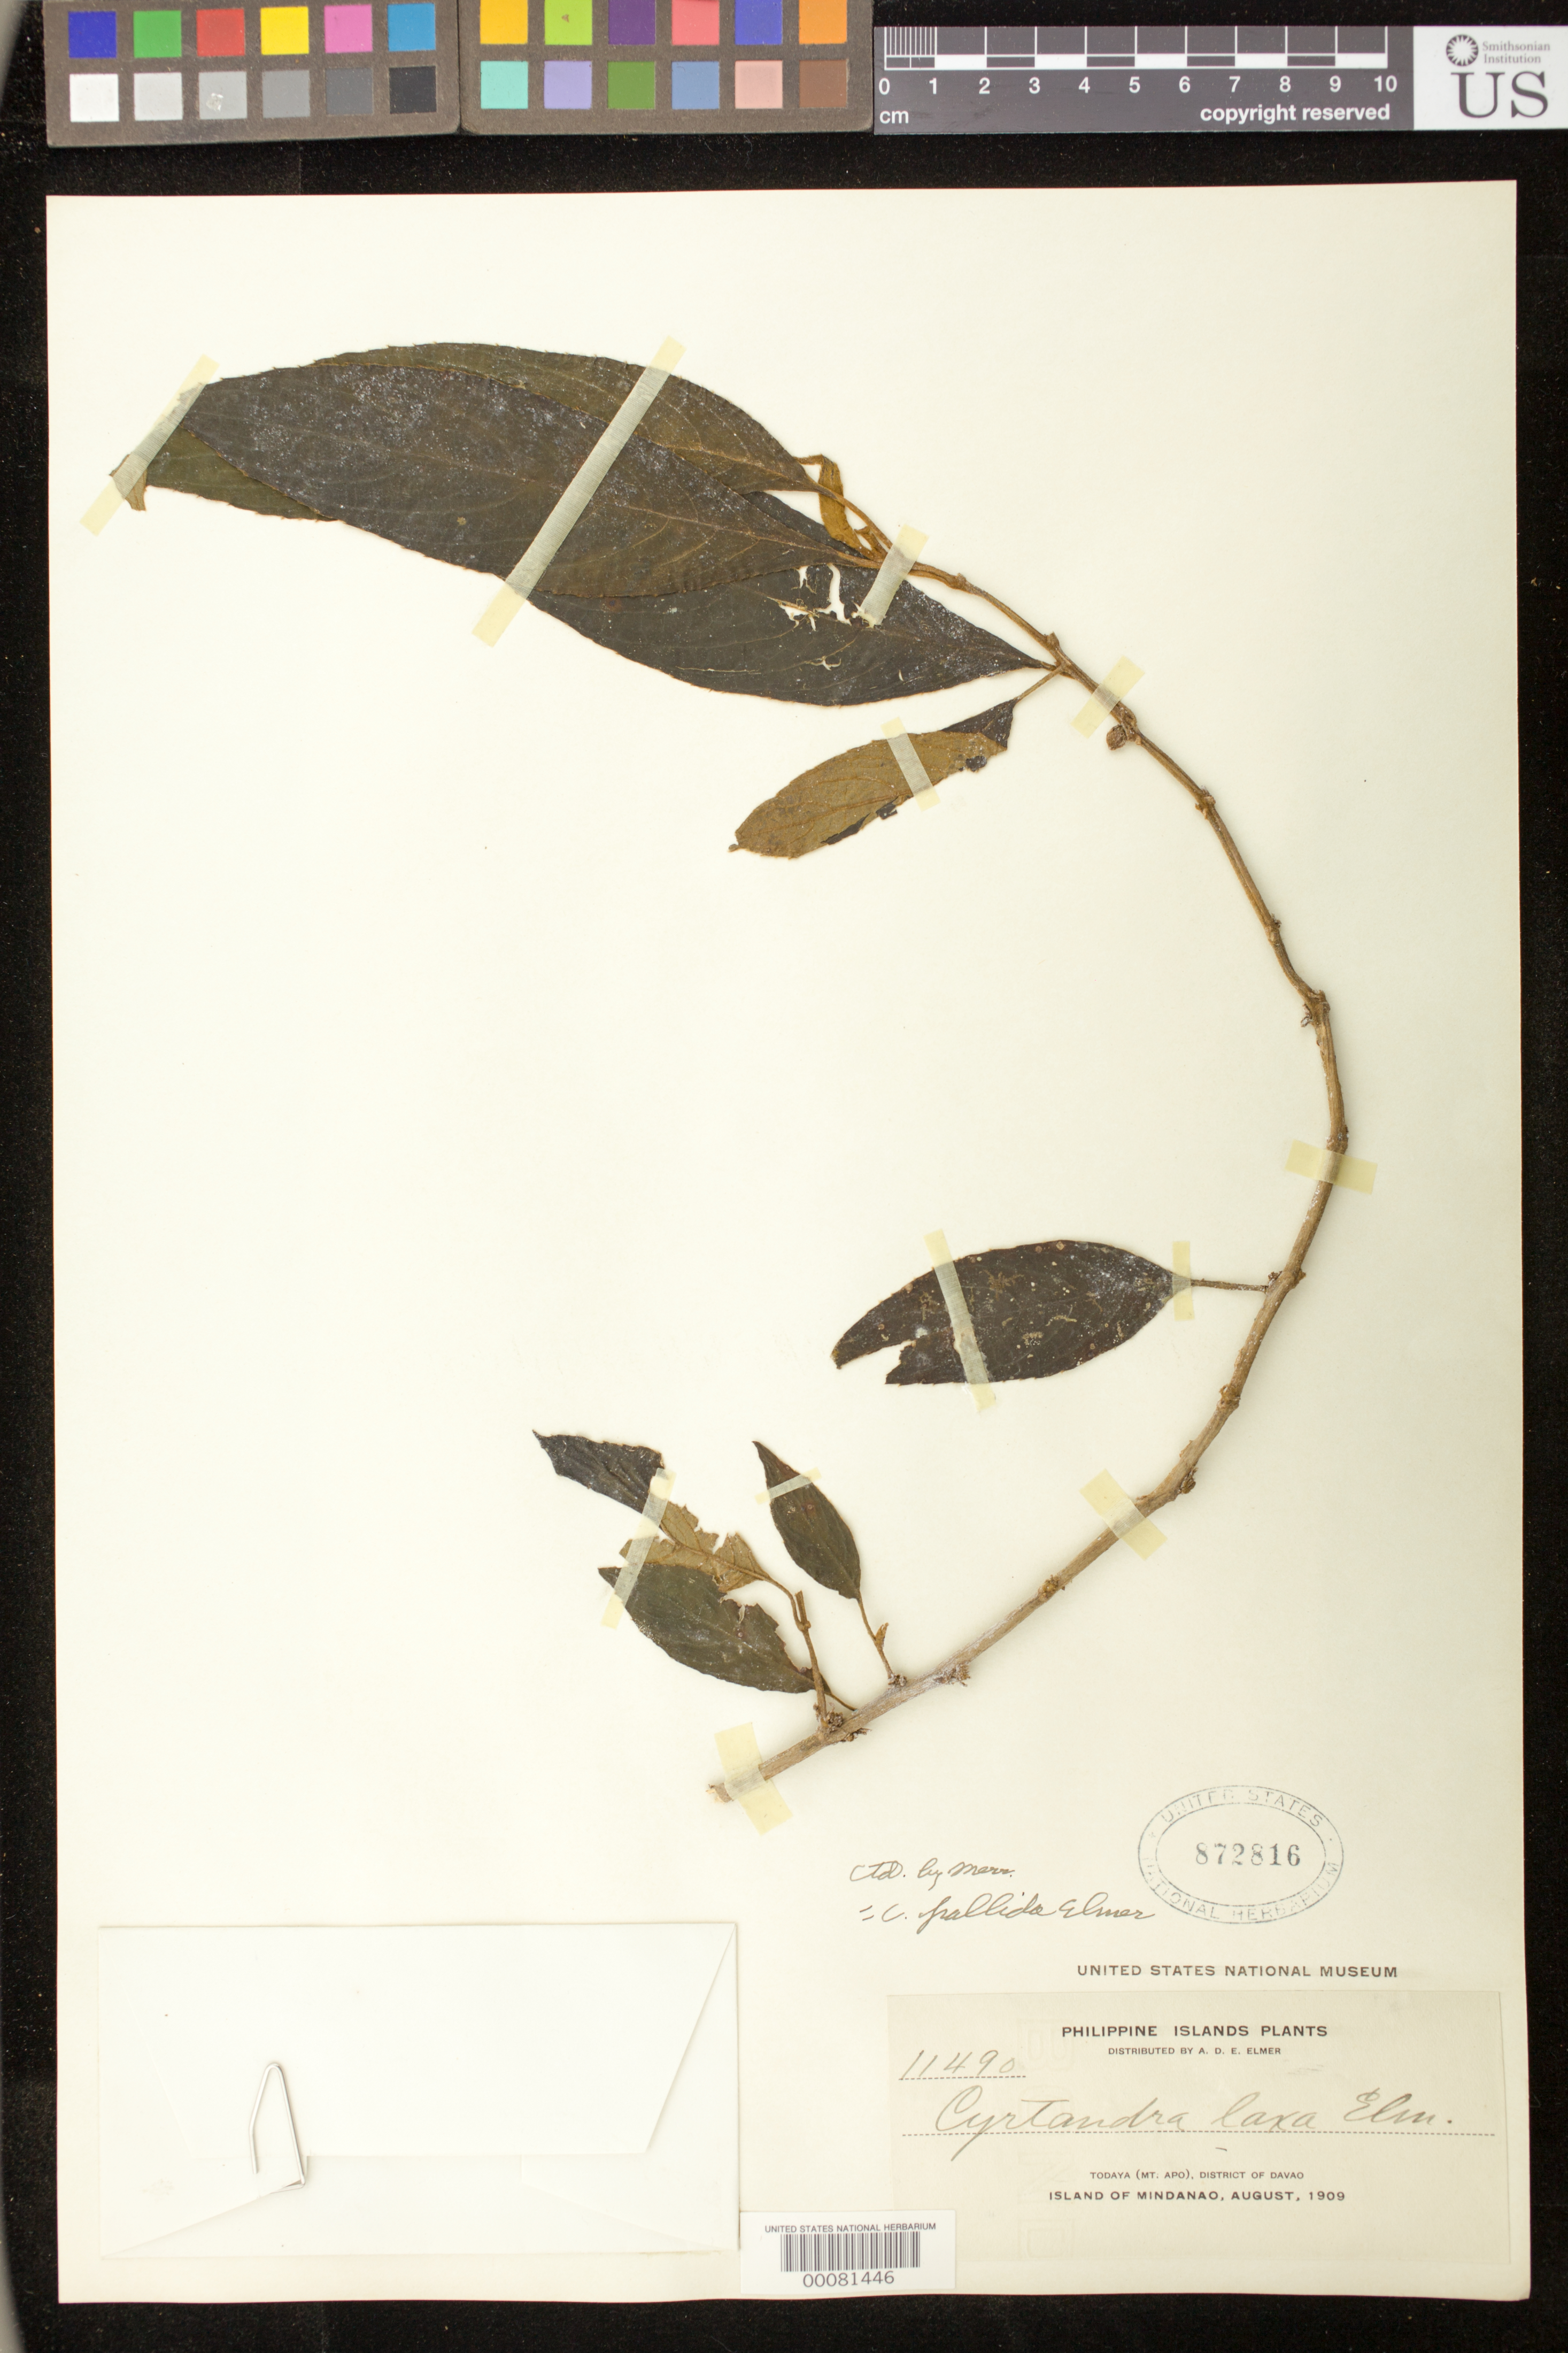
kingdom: Plantae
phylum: Tracheophyta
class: Magnoliopsida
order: Lamiales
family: Gesneriaceae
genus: Cyrtandra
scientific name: Cyrtandra laxa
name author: Elmer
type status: Syntype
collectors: A. D. E. Elmer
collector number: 11490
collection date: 1909-08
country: Philippines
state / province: Davao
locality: Todaya (Mt. Apo), District of Davao, Island of Mindanao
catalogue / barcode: US 872816